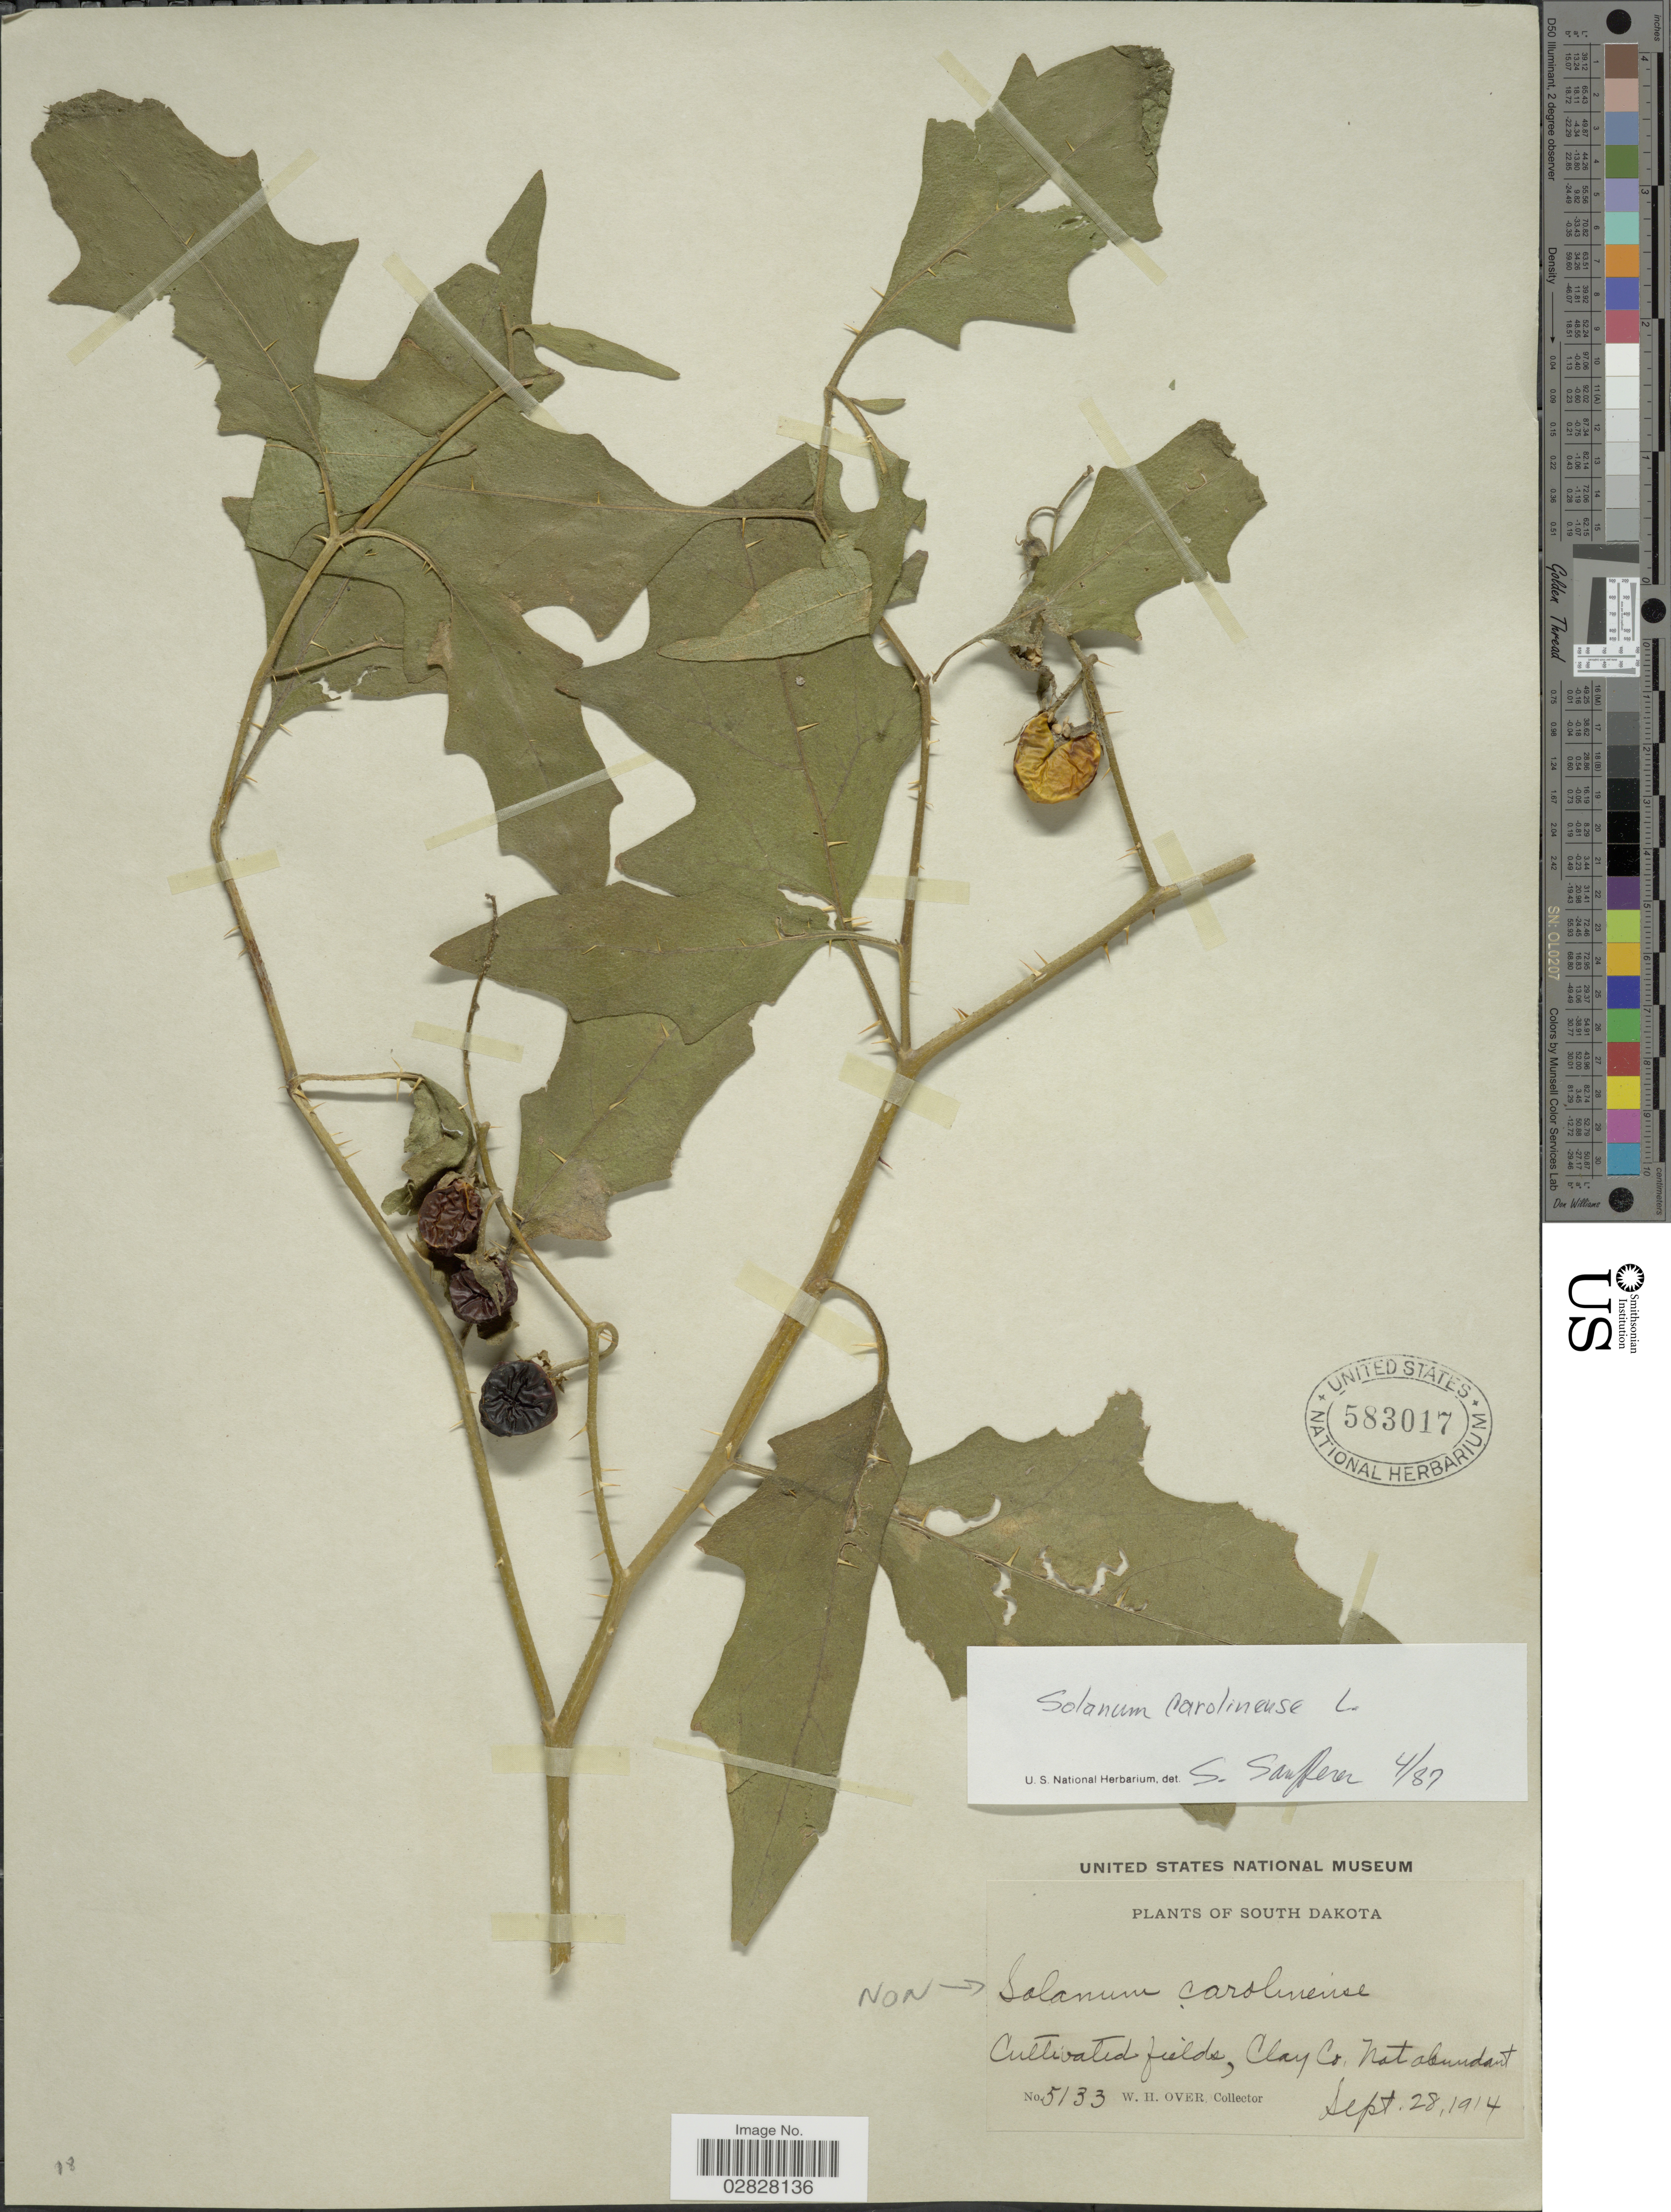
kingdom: Plantae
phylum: Tracheophyta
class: Magnoliopsida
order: Solanales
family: Solanaceae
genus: Solanum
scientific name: Solanum carolinense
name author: L.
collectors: W. Over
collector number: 5133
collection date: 1914-09-28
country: United States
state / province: South Dakota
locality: Clay Co. Nat abundant.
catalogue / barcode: US 583017